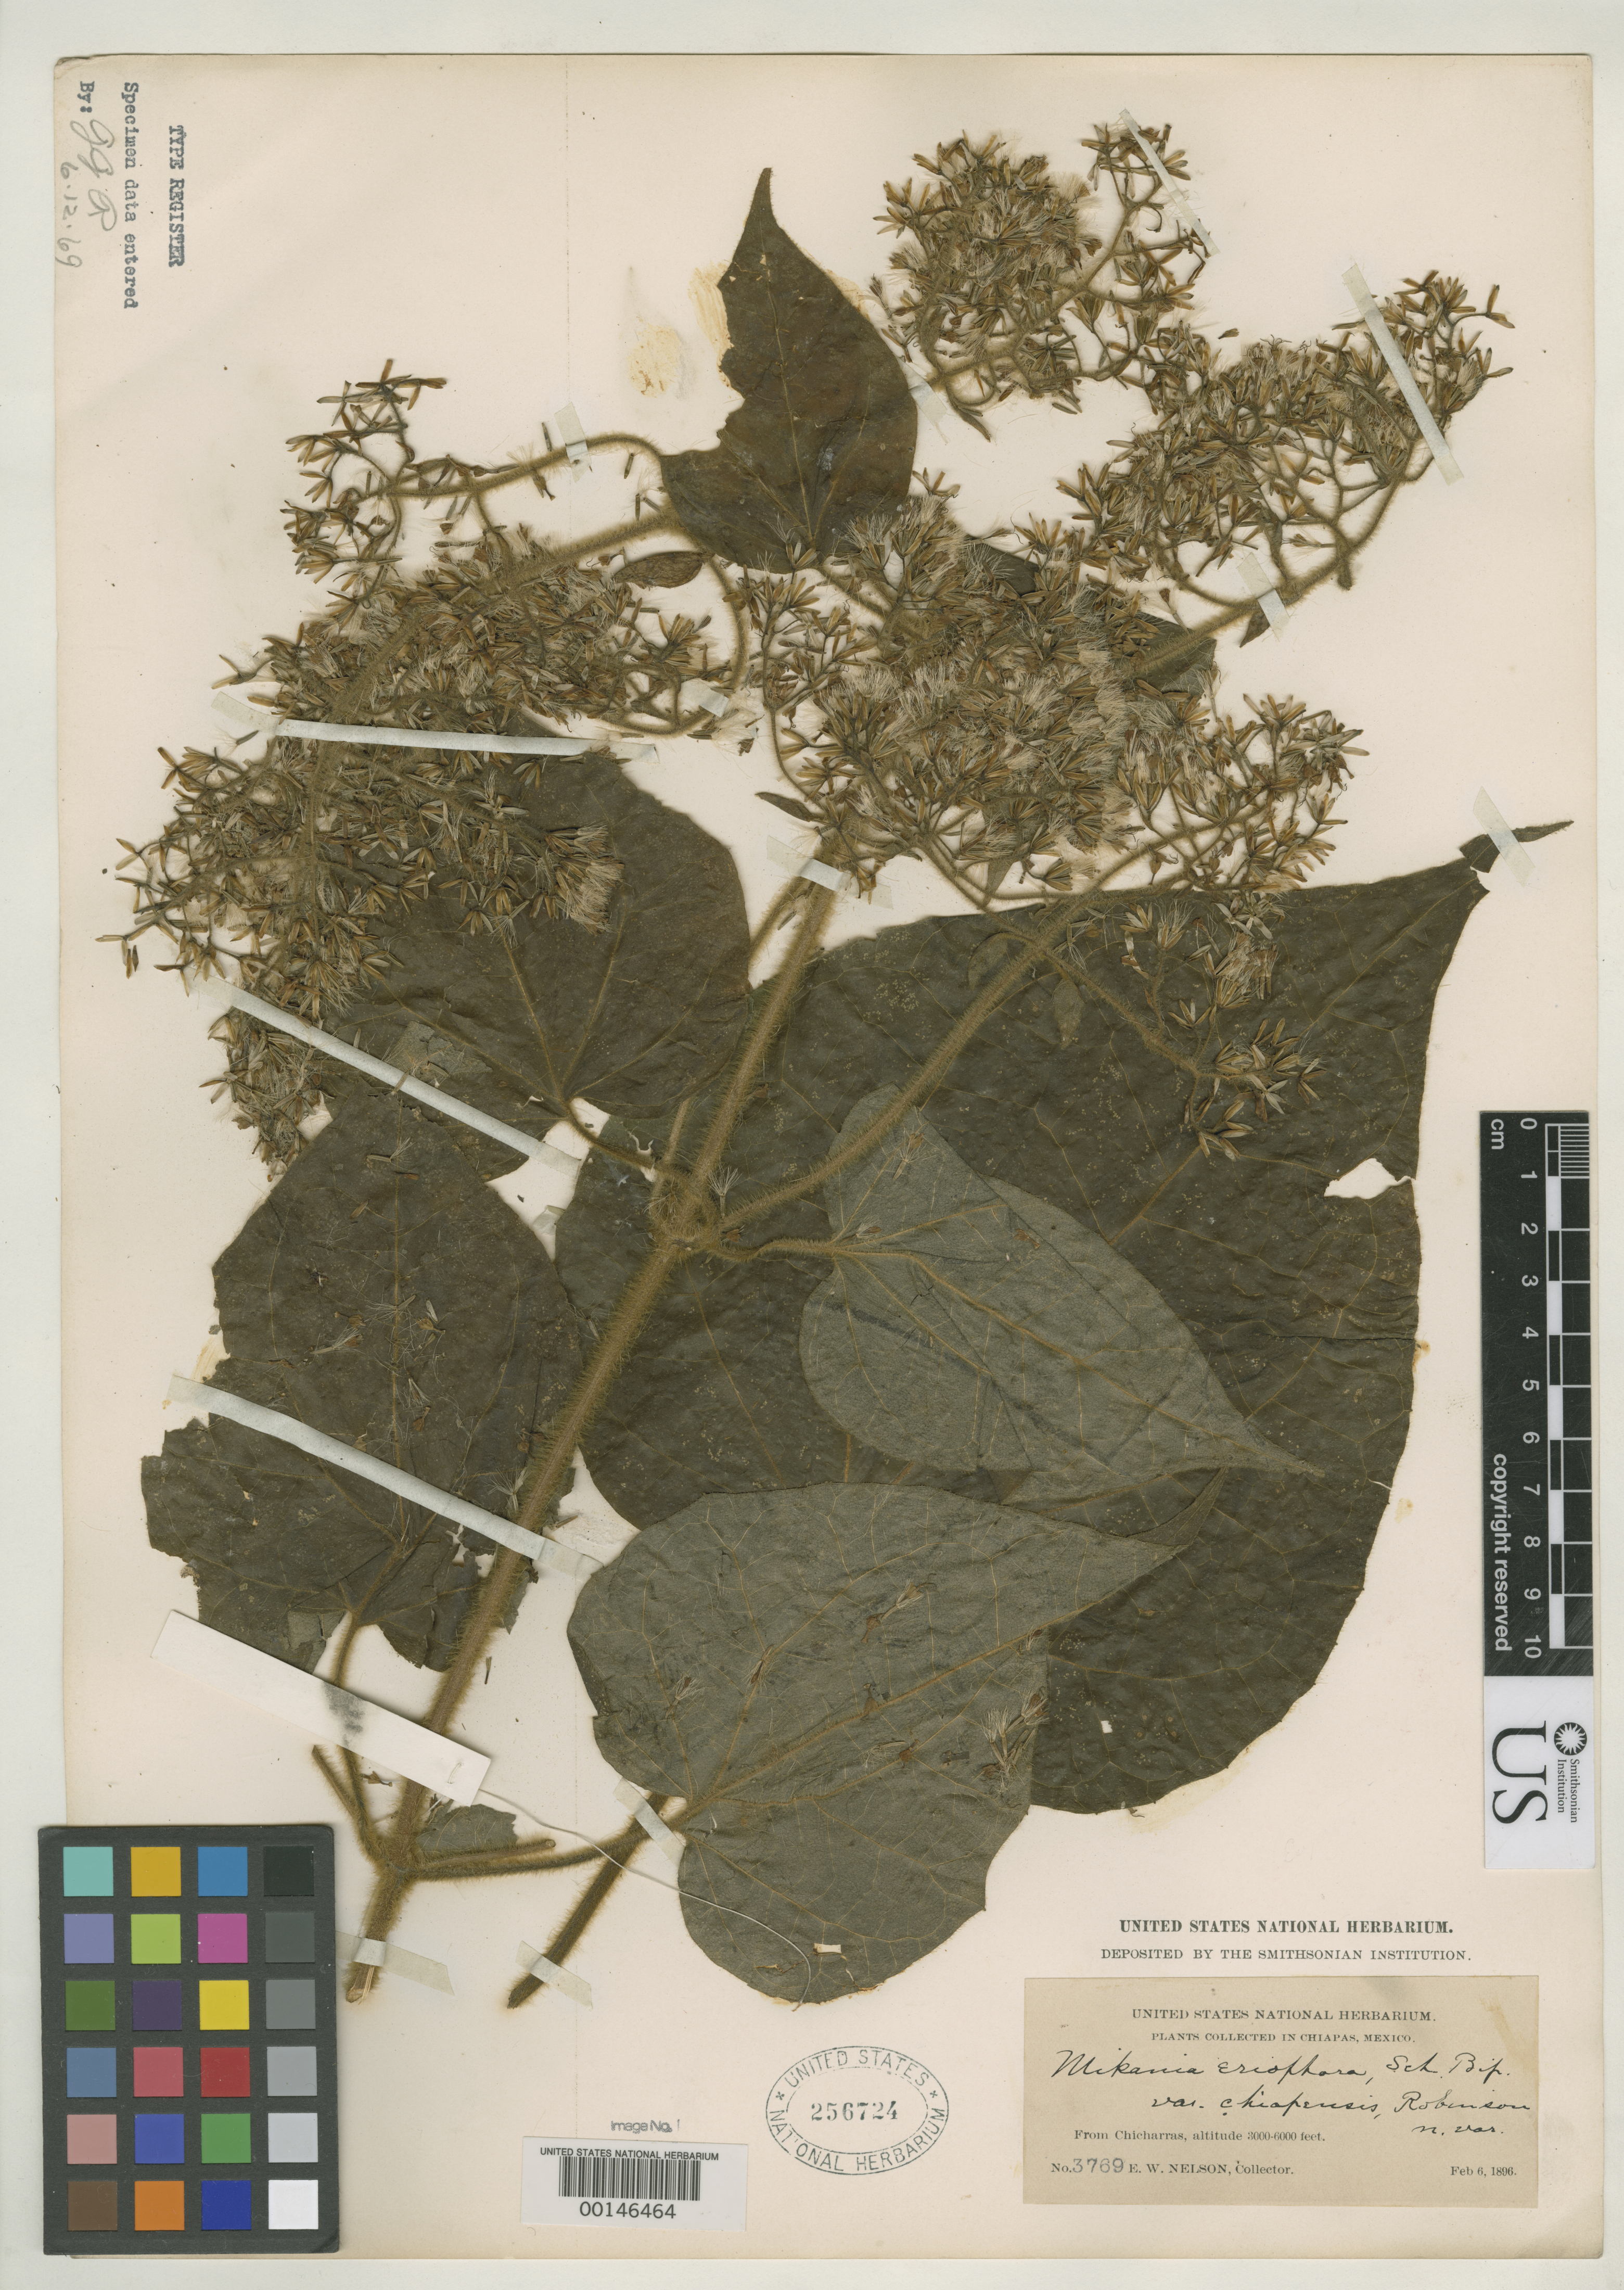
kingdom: Plantae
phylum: Tracheophyta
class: Magnoliopsida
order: Asterales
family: Asteraceae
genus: Mikania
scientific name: Mikania eriophora var. chiapensis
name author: B.L. Rob.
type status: Isotype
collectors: E. W. Nelson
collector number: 3769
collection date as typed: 06 Feb 1896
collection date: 1896-02-06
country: Mexico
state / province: Chiapas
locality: Chicharras.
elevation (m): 900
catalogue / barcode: US 256724